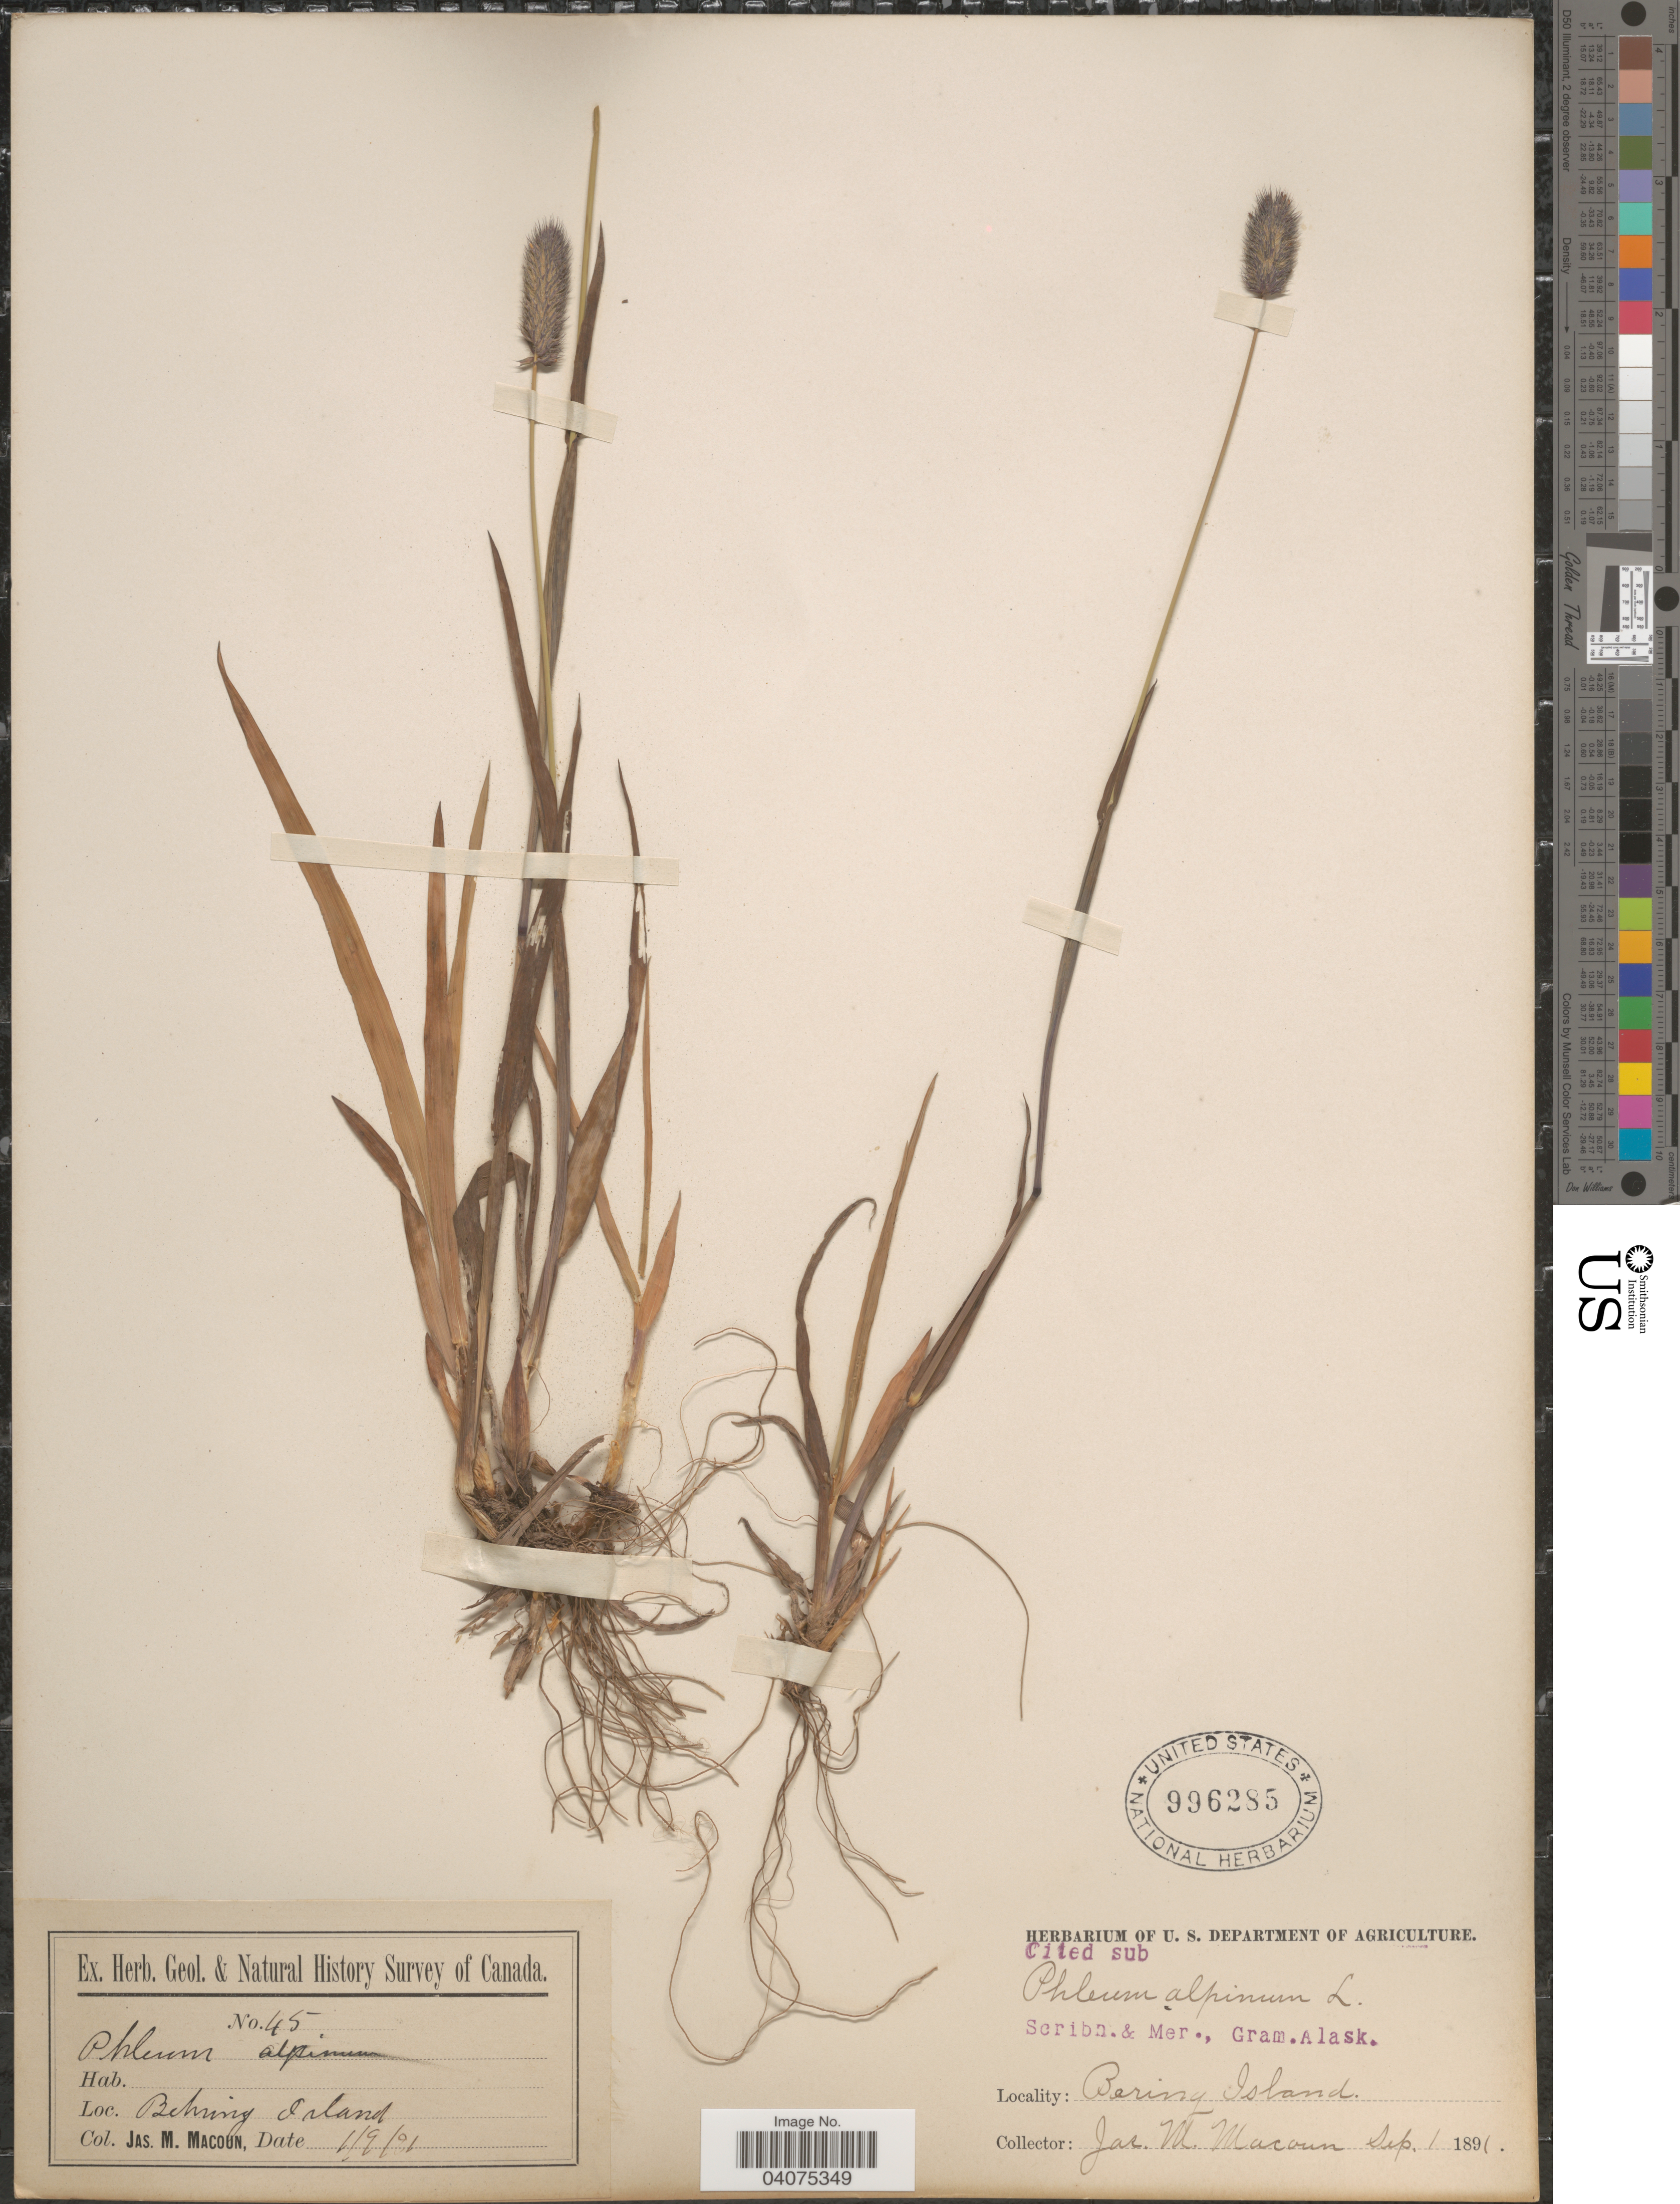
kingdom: Plantae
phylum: Tracheophyta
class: Liliopsida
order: Poales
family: Poaceae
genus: Phleum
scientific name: Phleum alpinum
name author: L.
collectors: J. M. Macoun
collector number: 45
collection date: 1891-09-01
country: United States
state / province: Alaska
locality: Ex. Herb. Geol. & Natural History Survey of Canada. Behring Island. Bering Island.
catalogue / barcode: US 996285